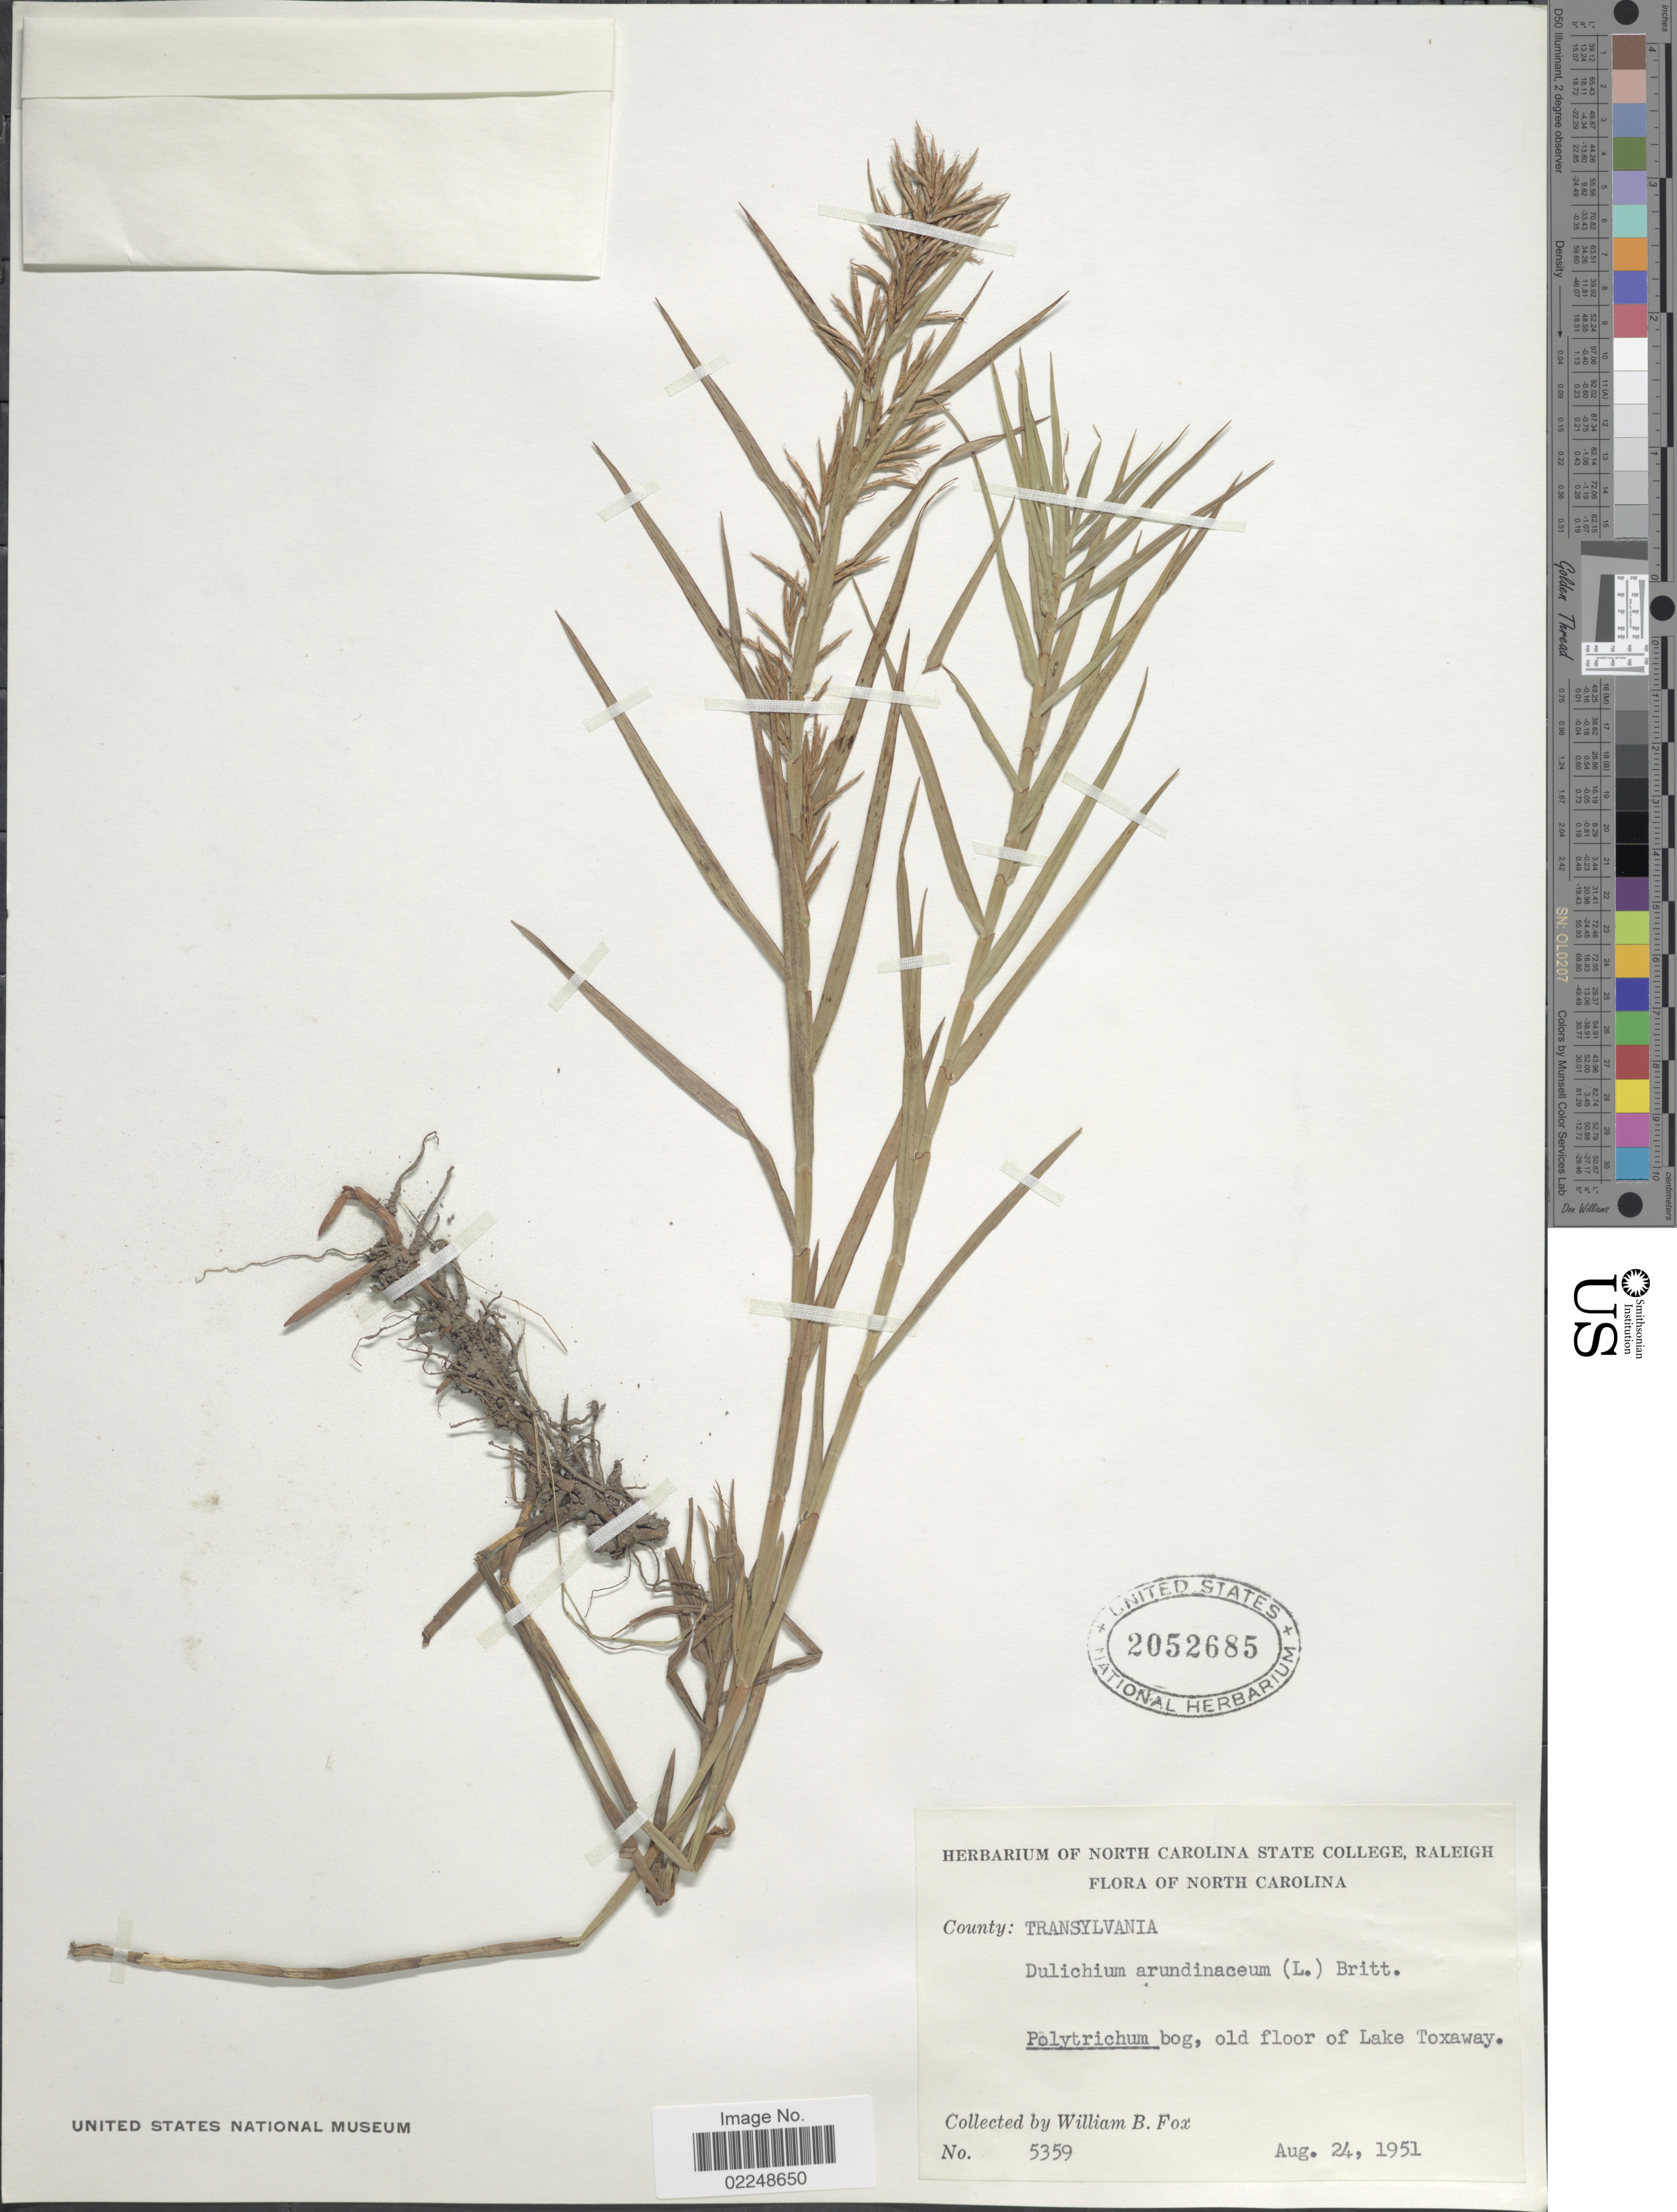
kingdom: Plantae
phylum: Tracheophyta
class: Liliopsida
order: Poales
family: Cyperaceae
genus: Dulichium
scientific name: Dulichium arundinaceum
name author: (L.) Britton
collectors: W. B. Fox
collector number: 5359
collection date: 1951-08-24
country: United States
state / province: North Carolina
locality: County: Transylvania, old floor of Lake Toxaway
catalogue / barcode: US 2052685